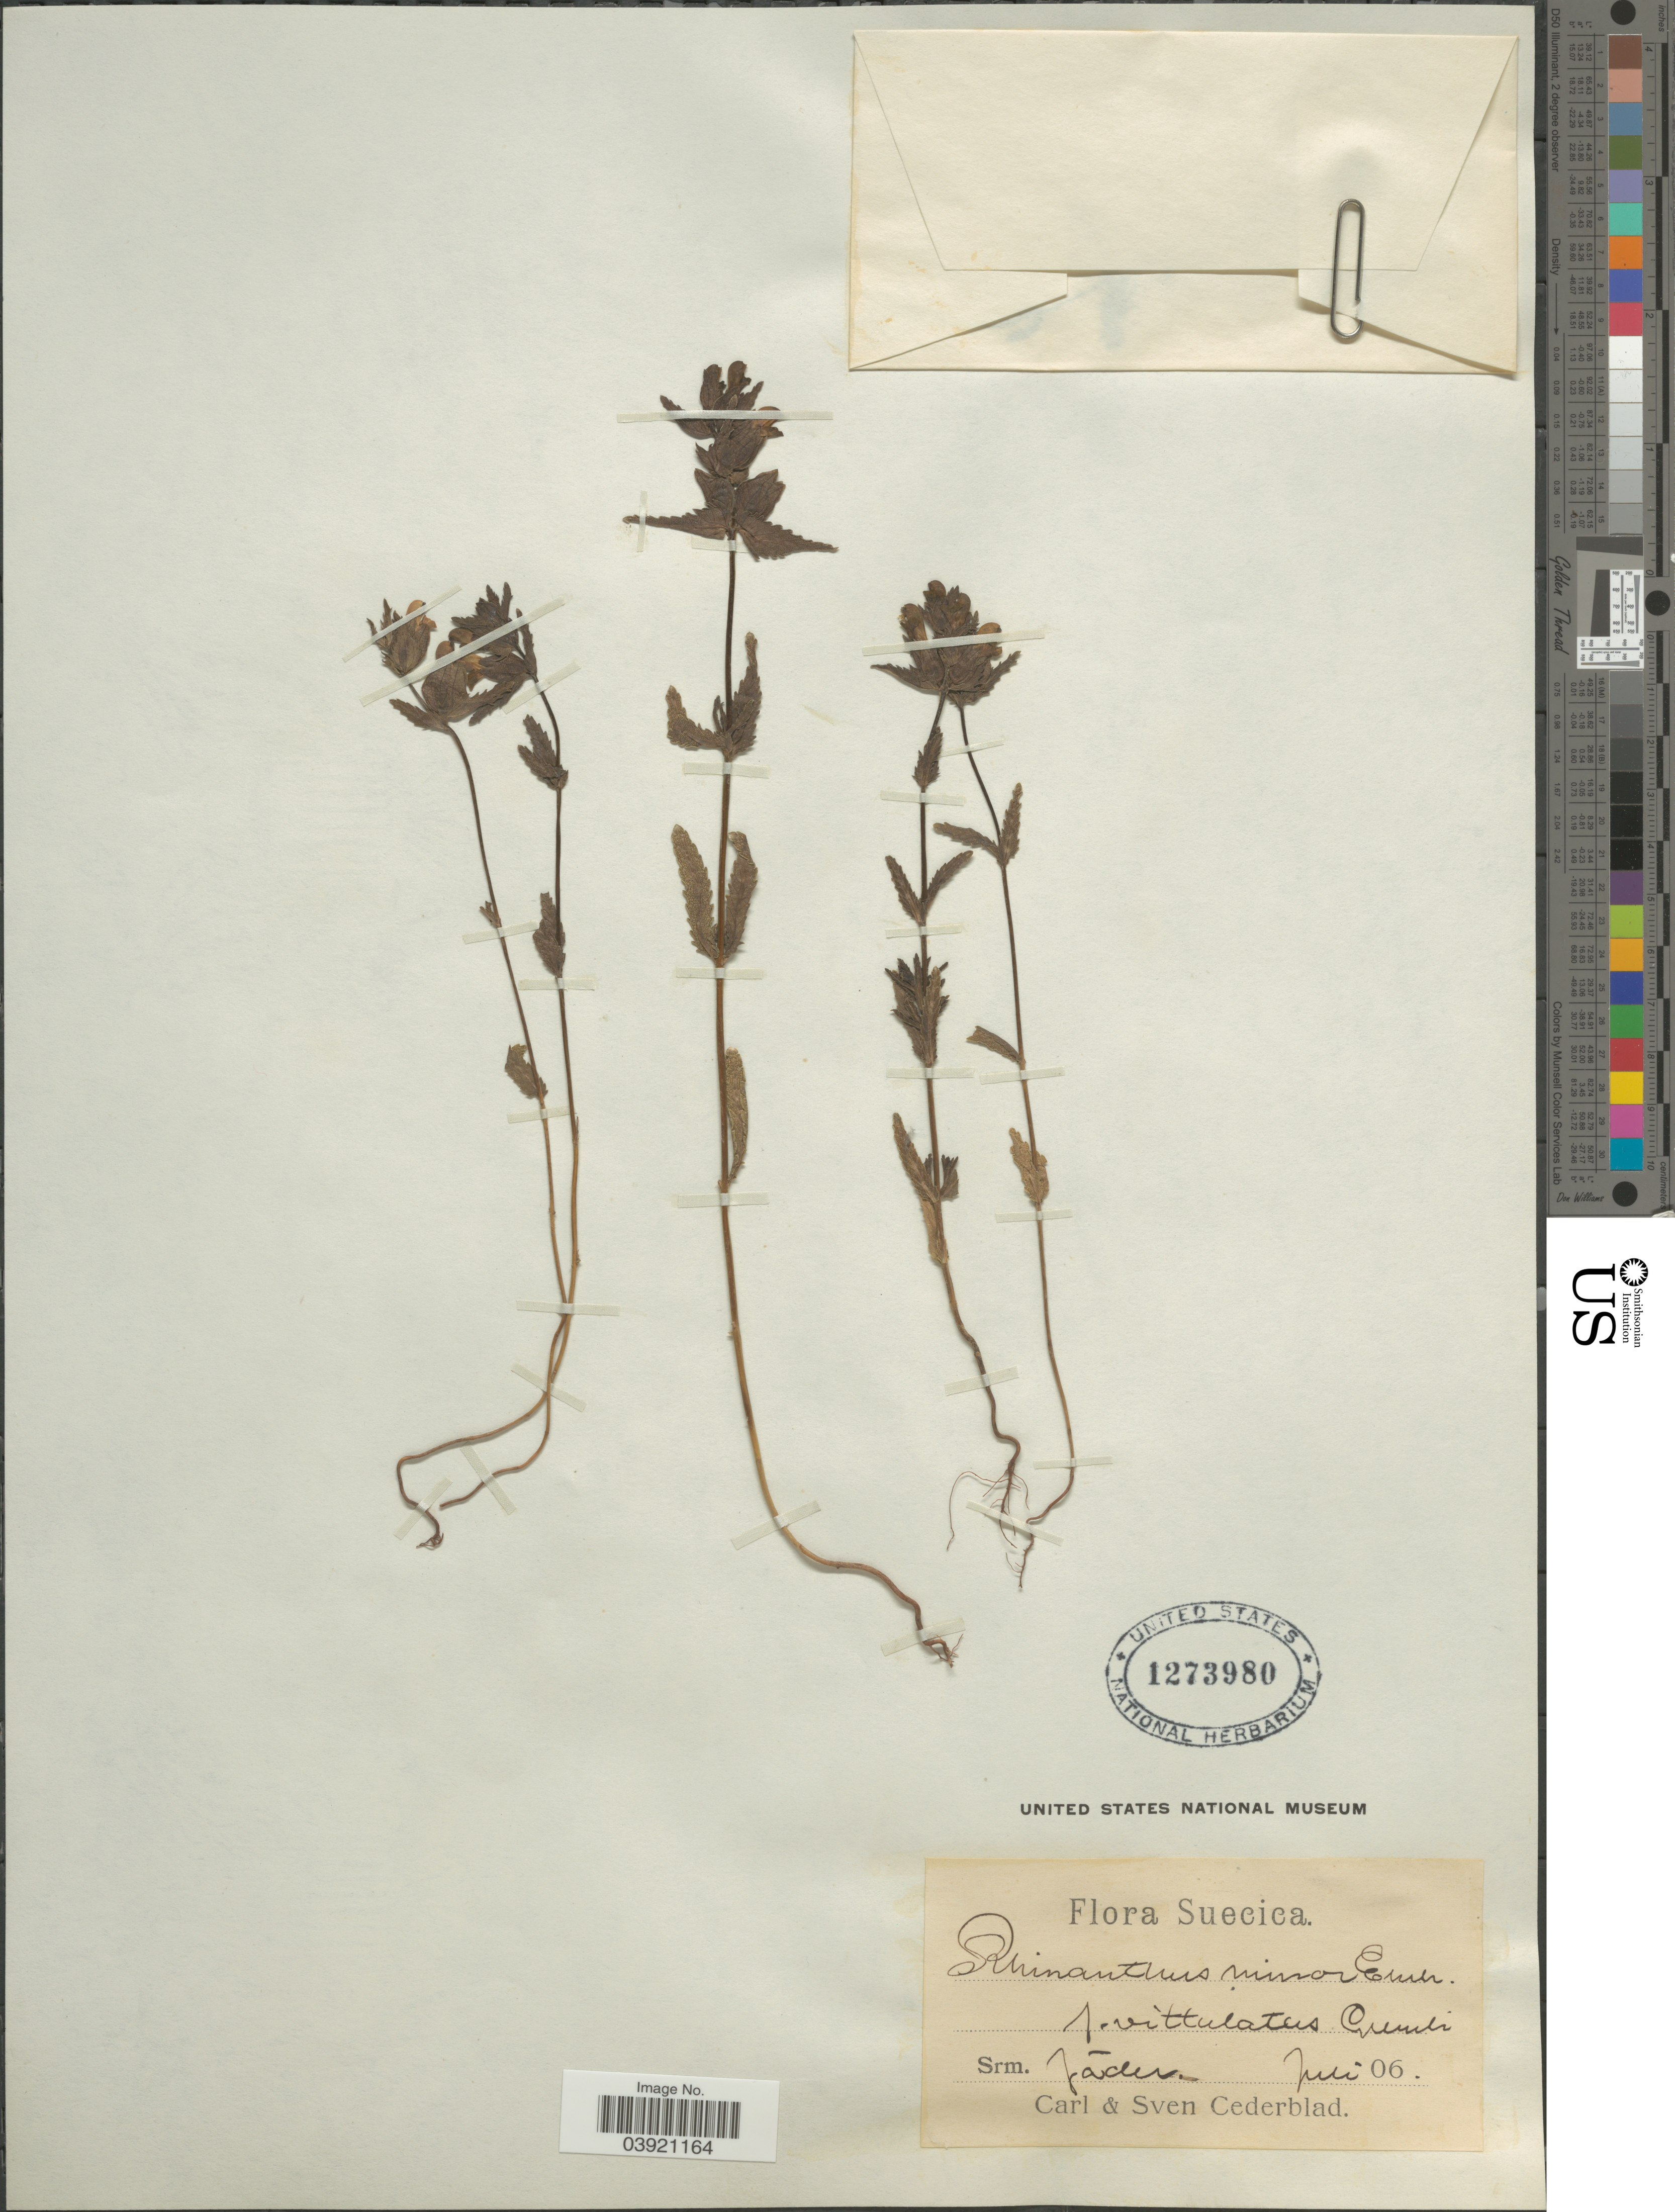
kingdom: Plantae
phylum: Tracheophyta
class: Magnoliopsida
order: Lamiales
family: Orobanchaceae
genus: Rhinanthus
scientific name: Rhinanthus minor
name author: L.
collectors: C. Cederblad & S. Cederblad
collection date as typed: Transcribed d/m/y: /7/6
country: Sweden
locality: Suecica. Srm. Jäder.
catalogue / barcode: US 1273980